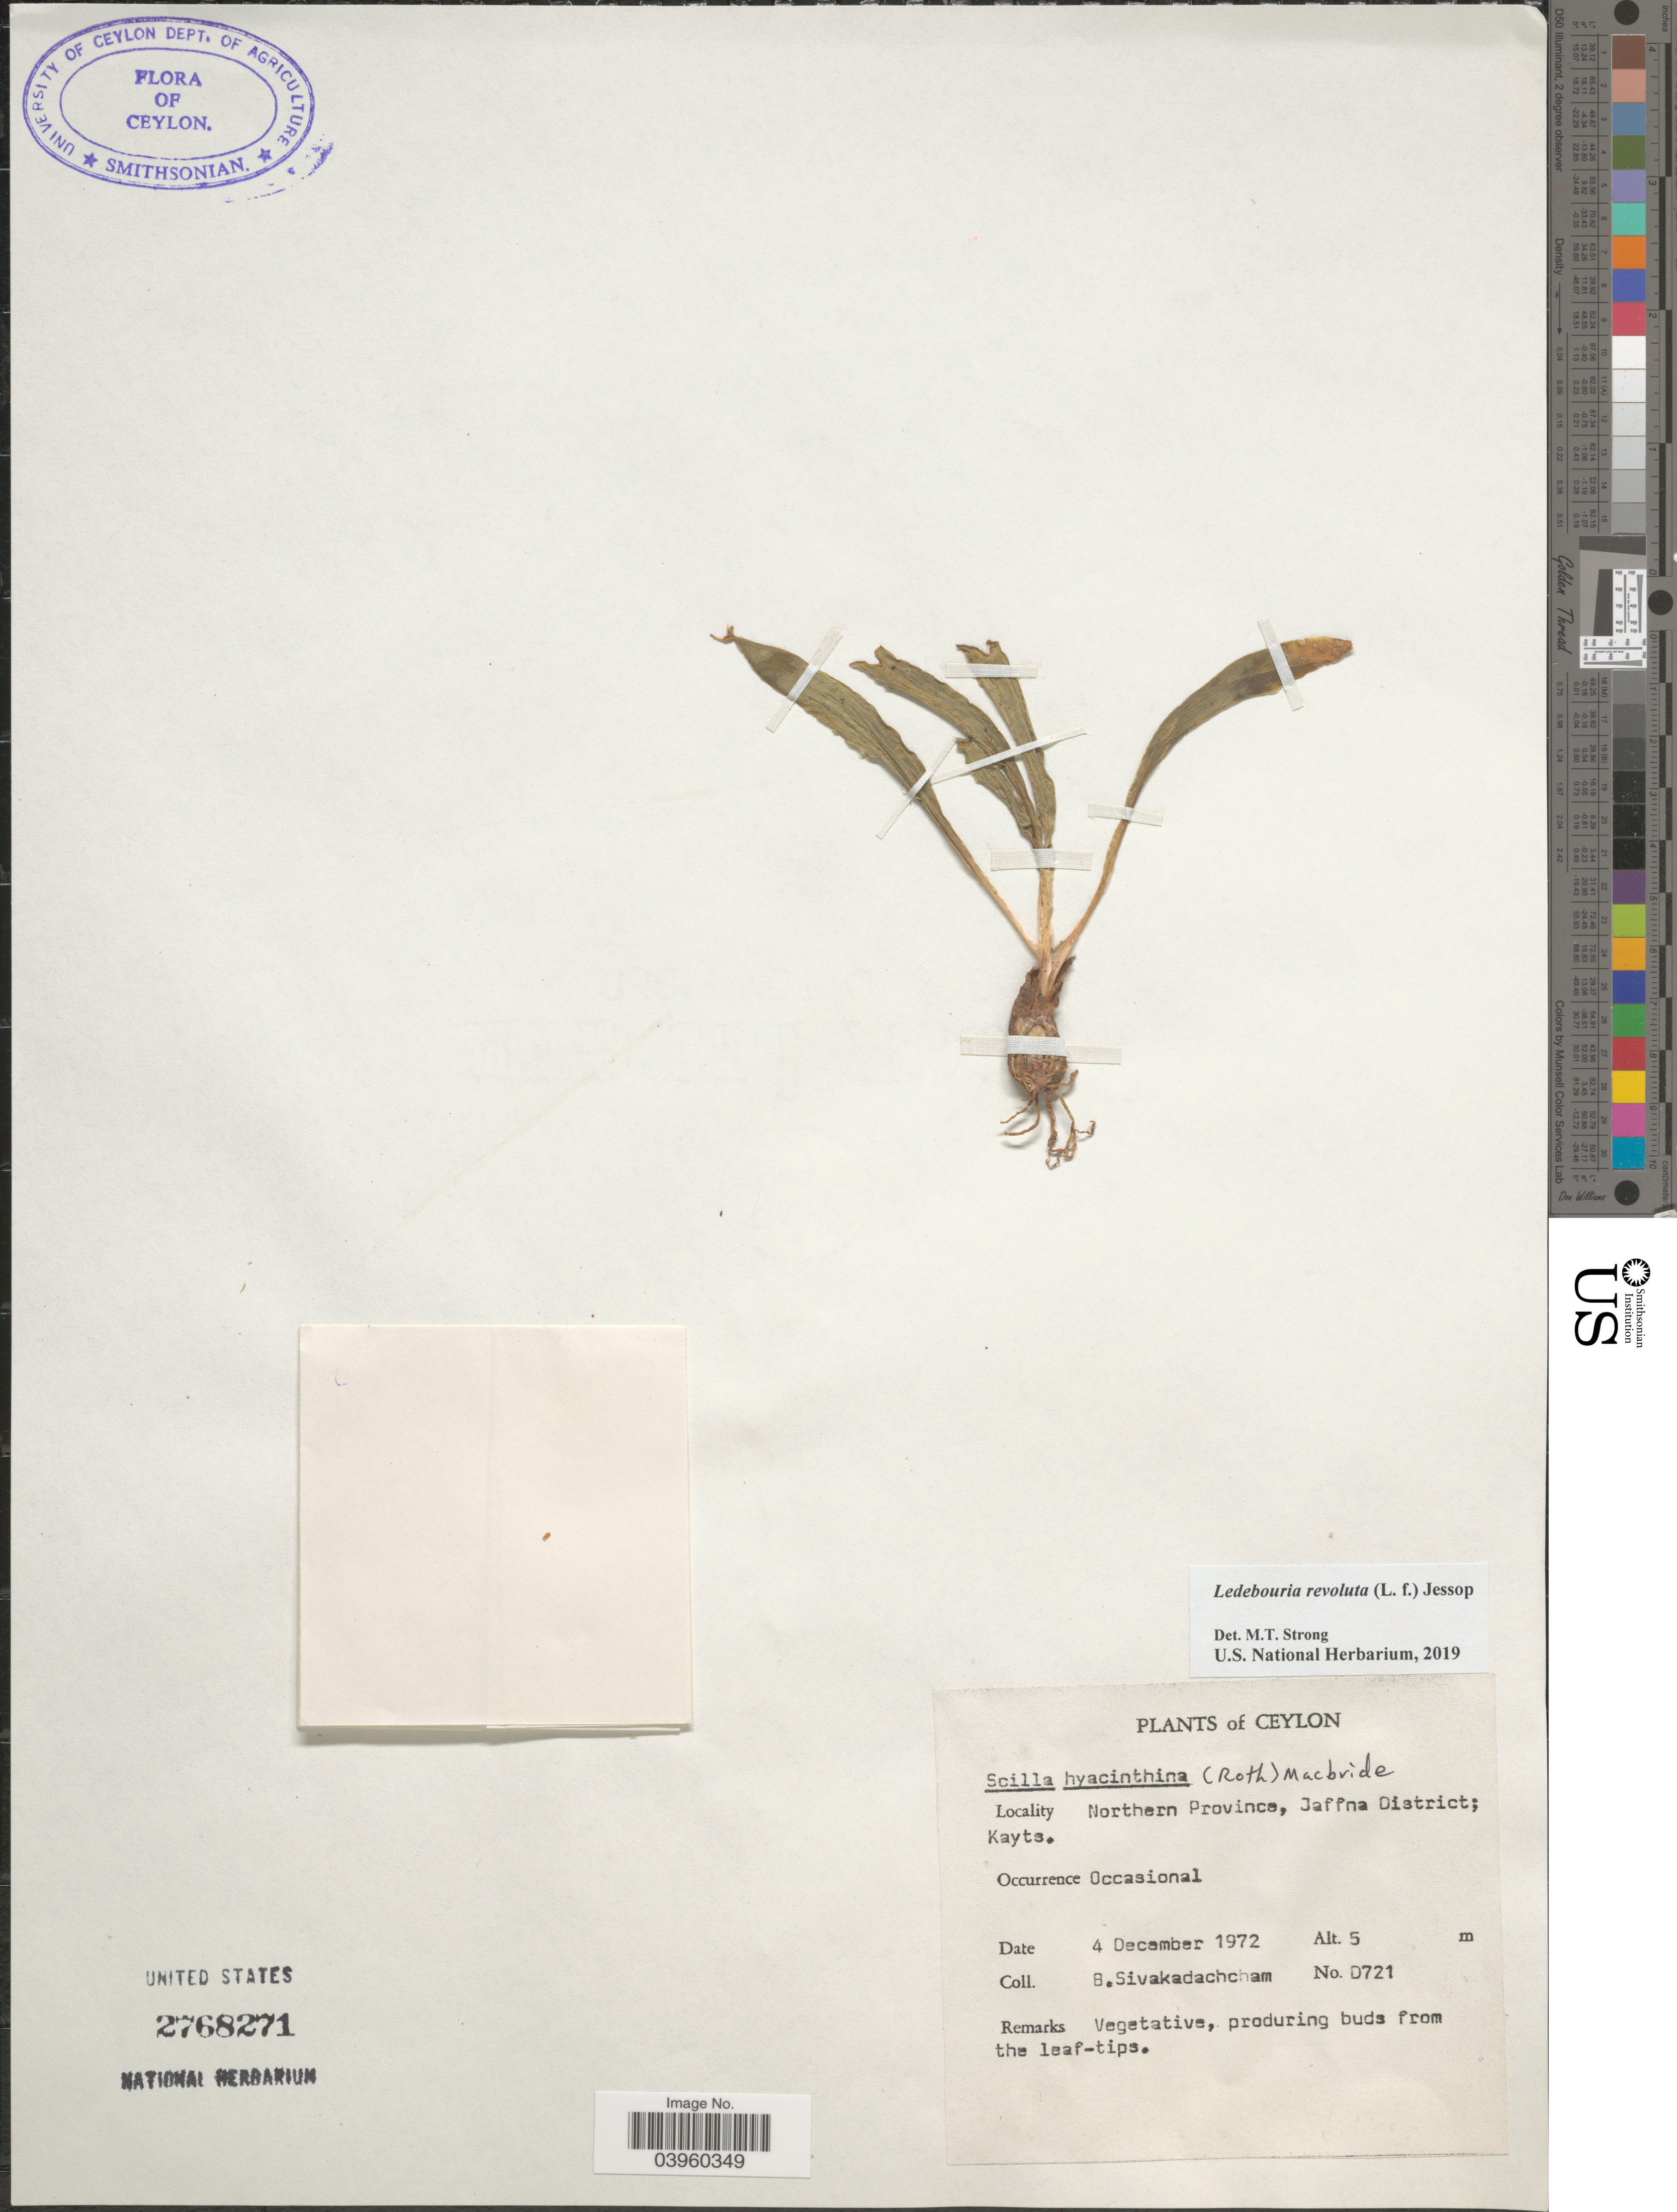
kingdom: Plantae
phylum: Tracheophyta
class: Liliopsida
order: Asparagales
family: Asparagaceae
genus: Ledebouria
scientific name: Ledebouria revoluta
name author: (L. f.) Jessop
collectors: B. Sivakadachcham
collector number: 0721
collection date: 1972-12-04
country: Sri Lanka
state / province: Northern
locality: Ceylon. Jaffna District; Kayts.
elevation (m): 5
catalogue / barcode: US 2768271